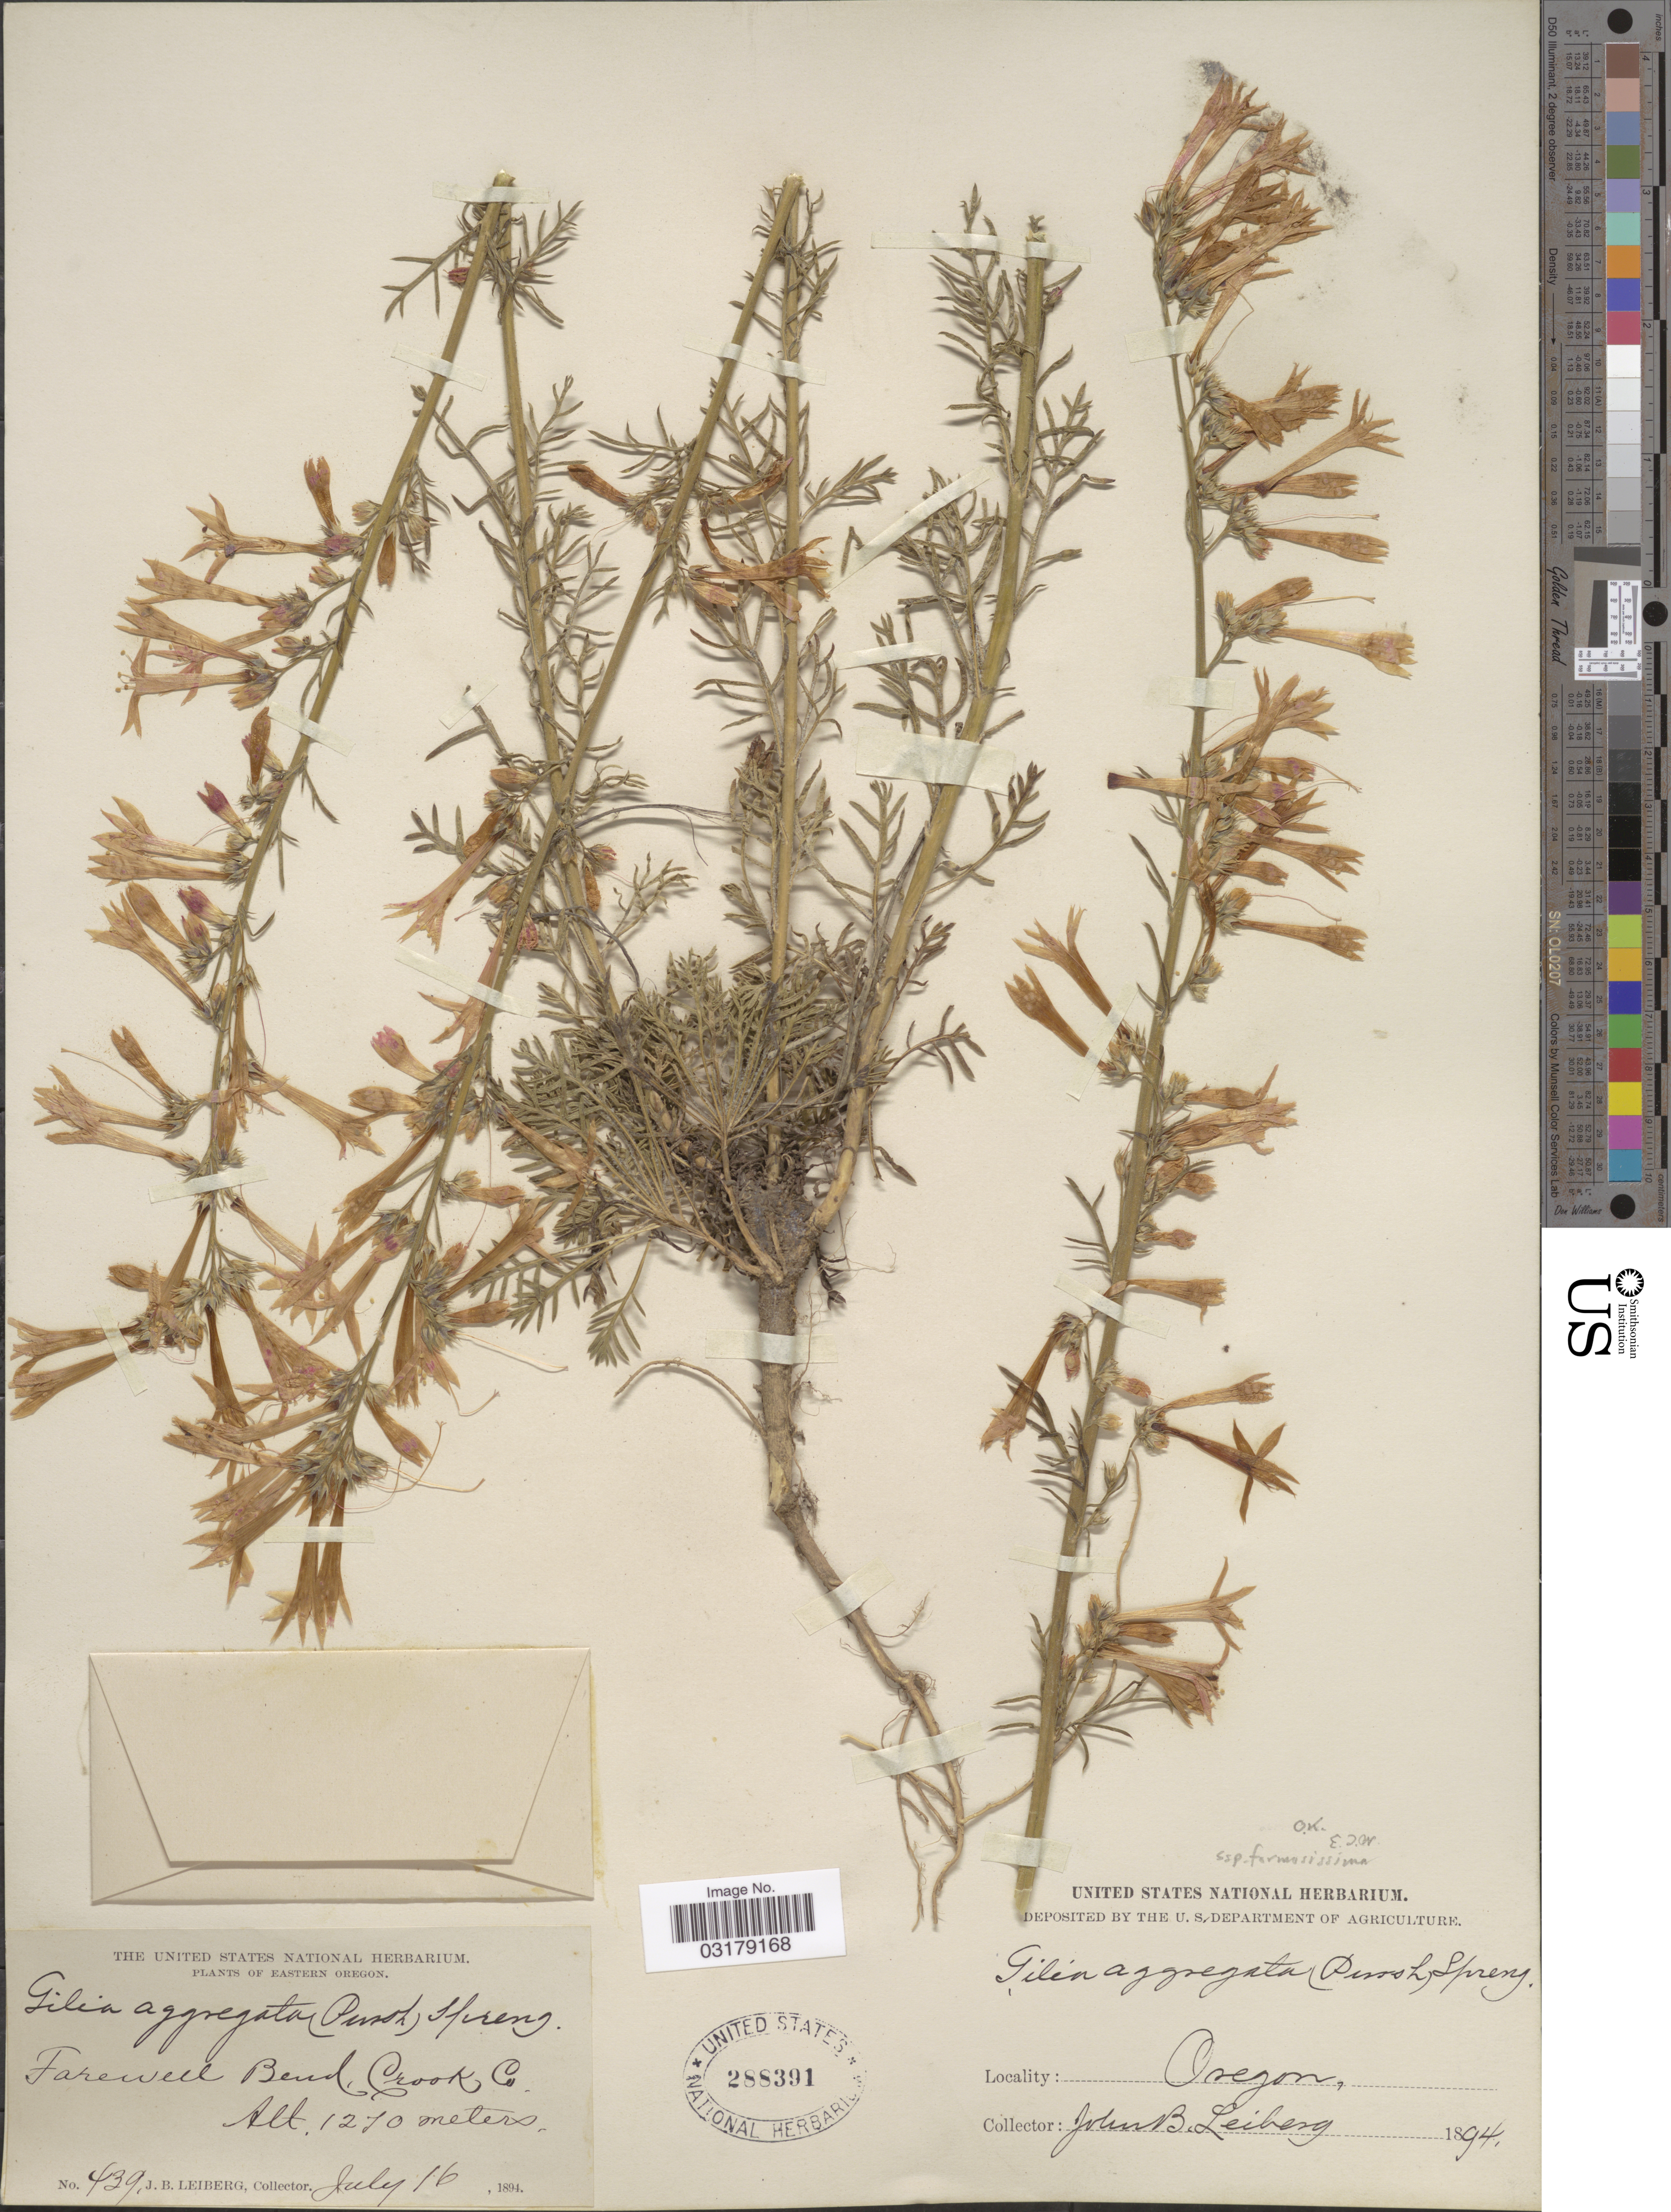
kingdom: Plantae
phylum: Tracheophyta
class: Magnoliopsida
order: Ericales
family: Polemoniaceae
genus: Ipomopsis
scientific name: Ipomopsis aggregata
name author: (Pursh) V.E. Grant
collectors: J. B. Leiberg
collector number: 439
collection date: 1894-07-16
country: United States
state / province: Oregon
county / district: Crook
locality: Eastern Oregon. Farewell Bend, Crook Co.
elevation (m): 1270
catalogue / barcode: US 288391